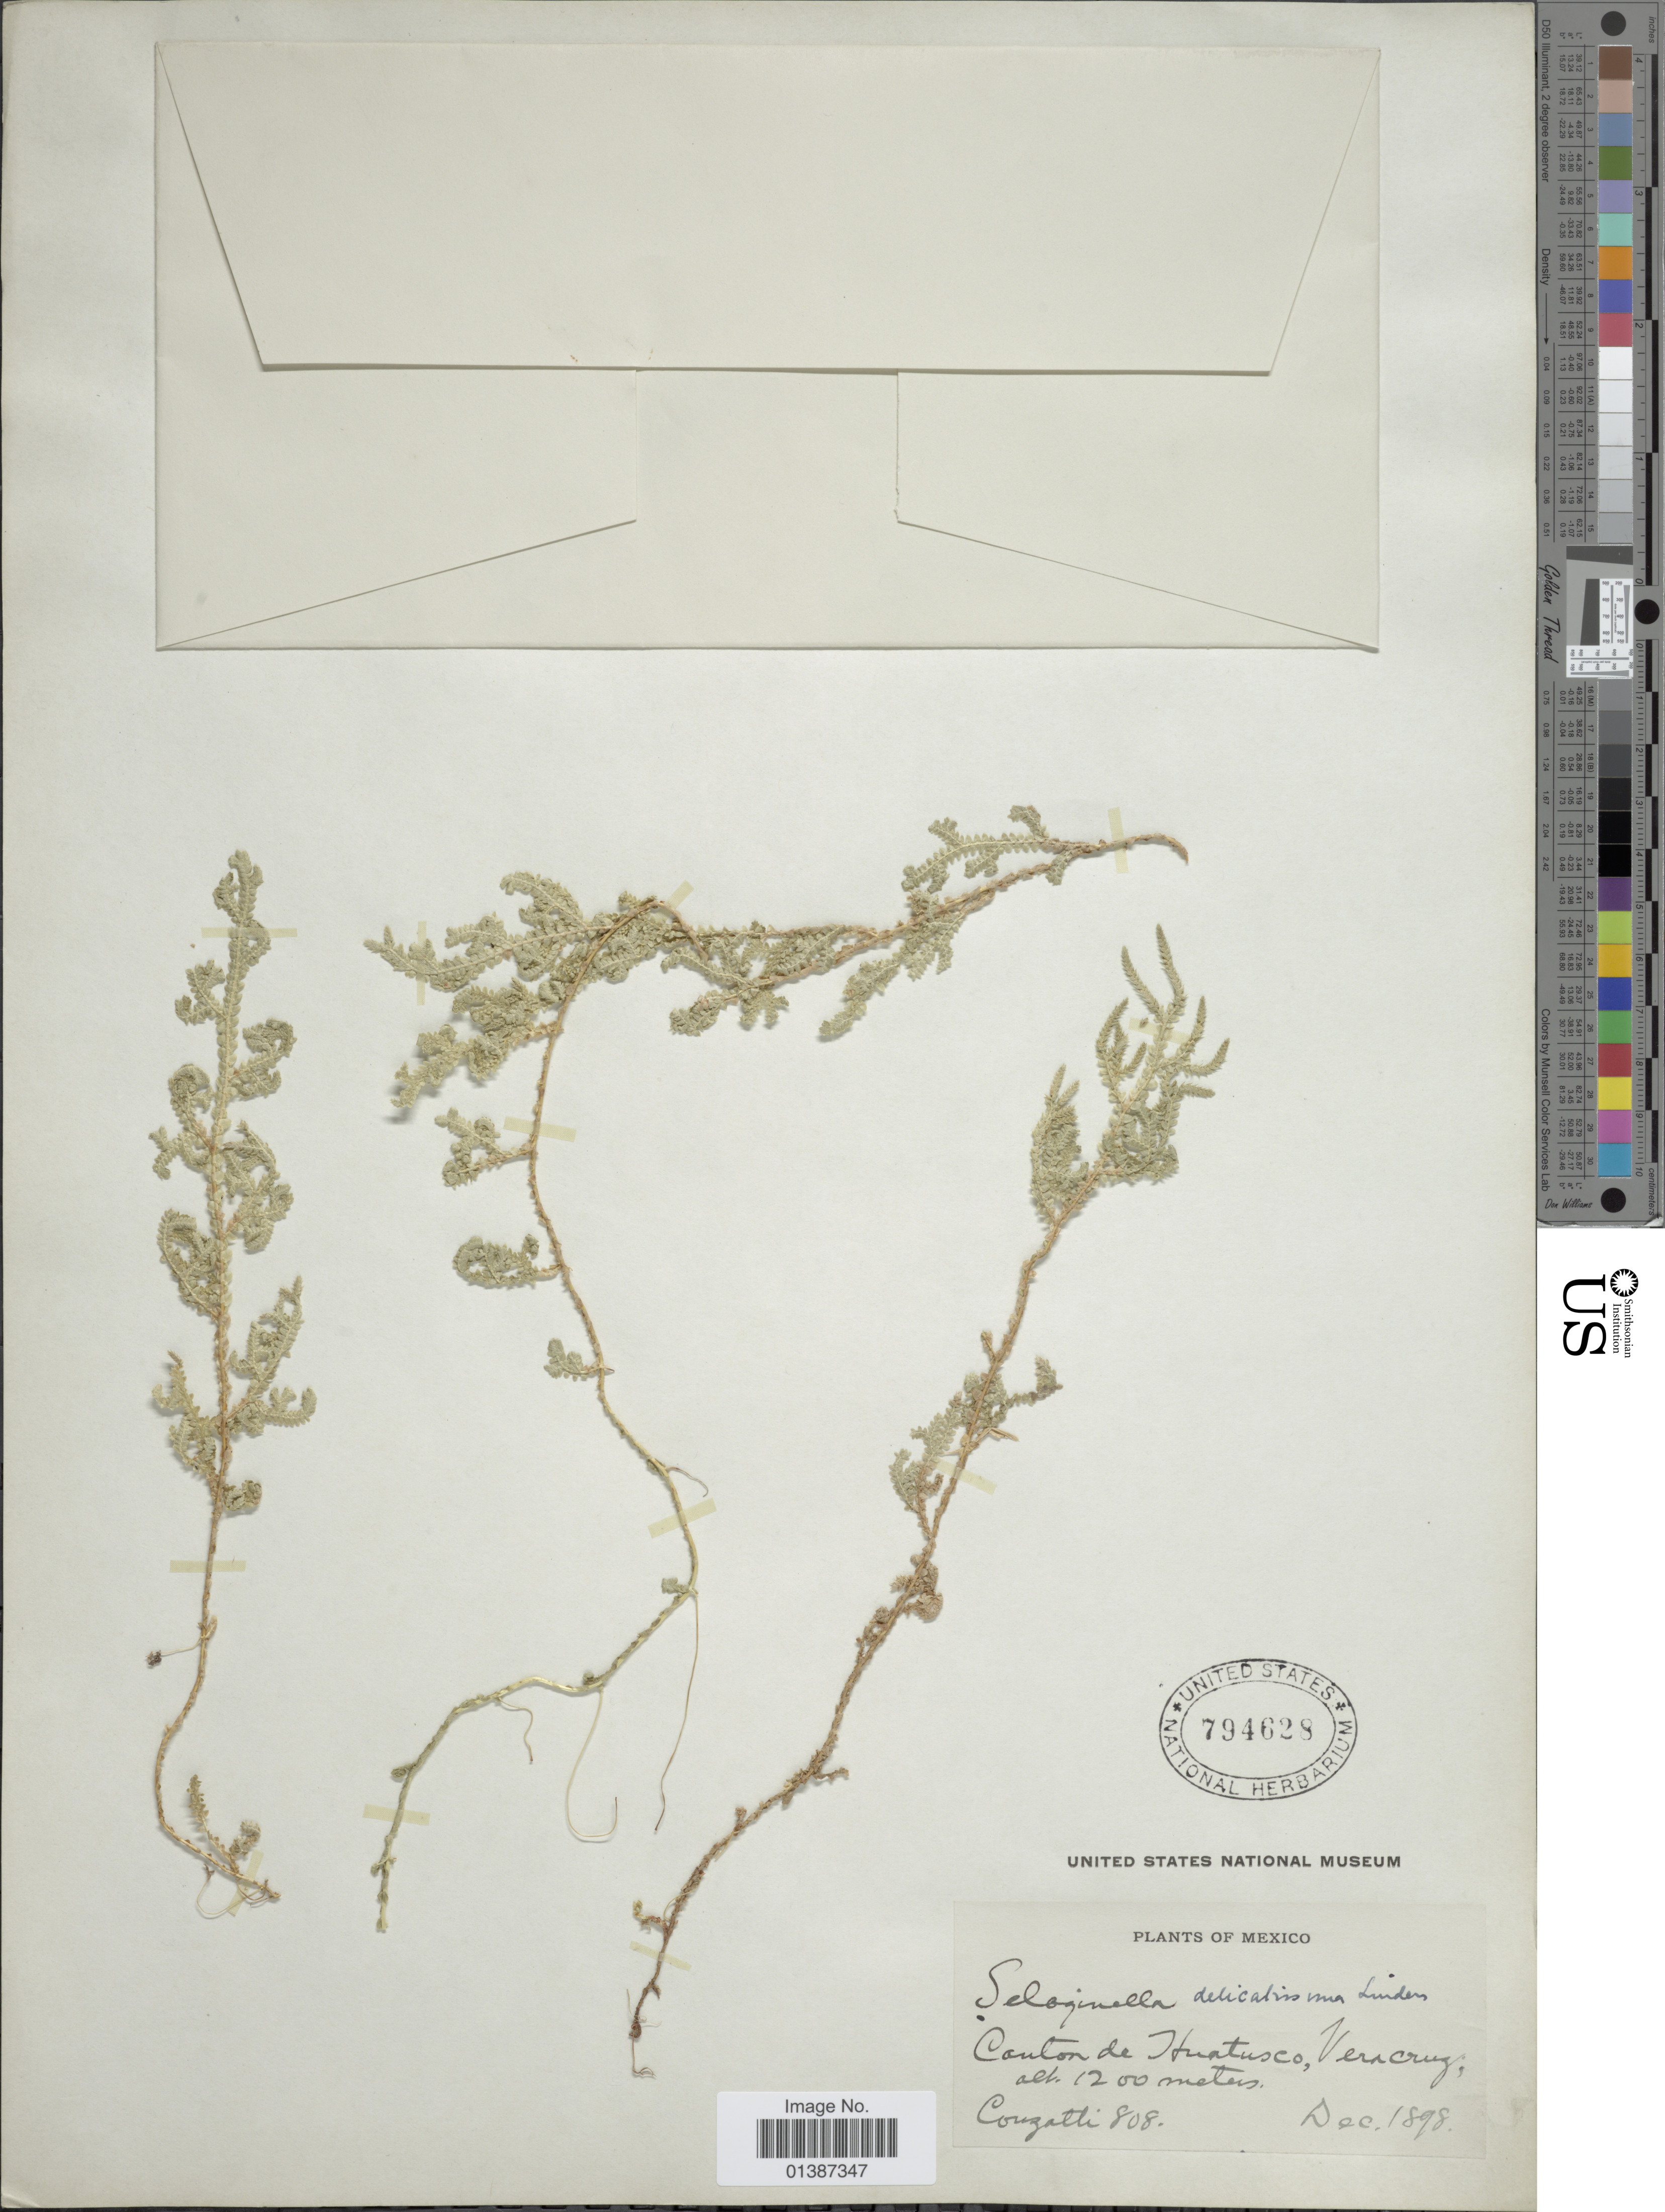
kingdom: Plantae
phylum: Tracheophyta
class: Lycopodiopsida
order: Selaginellales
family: Selaginellaceae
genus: Selaginella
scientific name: Selaginella delicatissima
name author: Linden ex A. Braun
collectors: Conzatti, --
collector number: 808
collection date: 1898-12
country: Mexico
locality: Canton de Huatusco, Veracruz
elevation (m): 1200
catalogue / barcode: US 794628